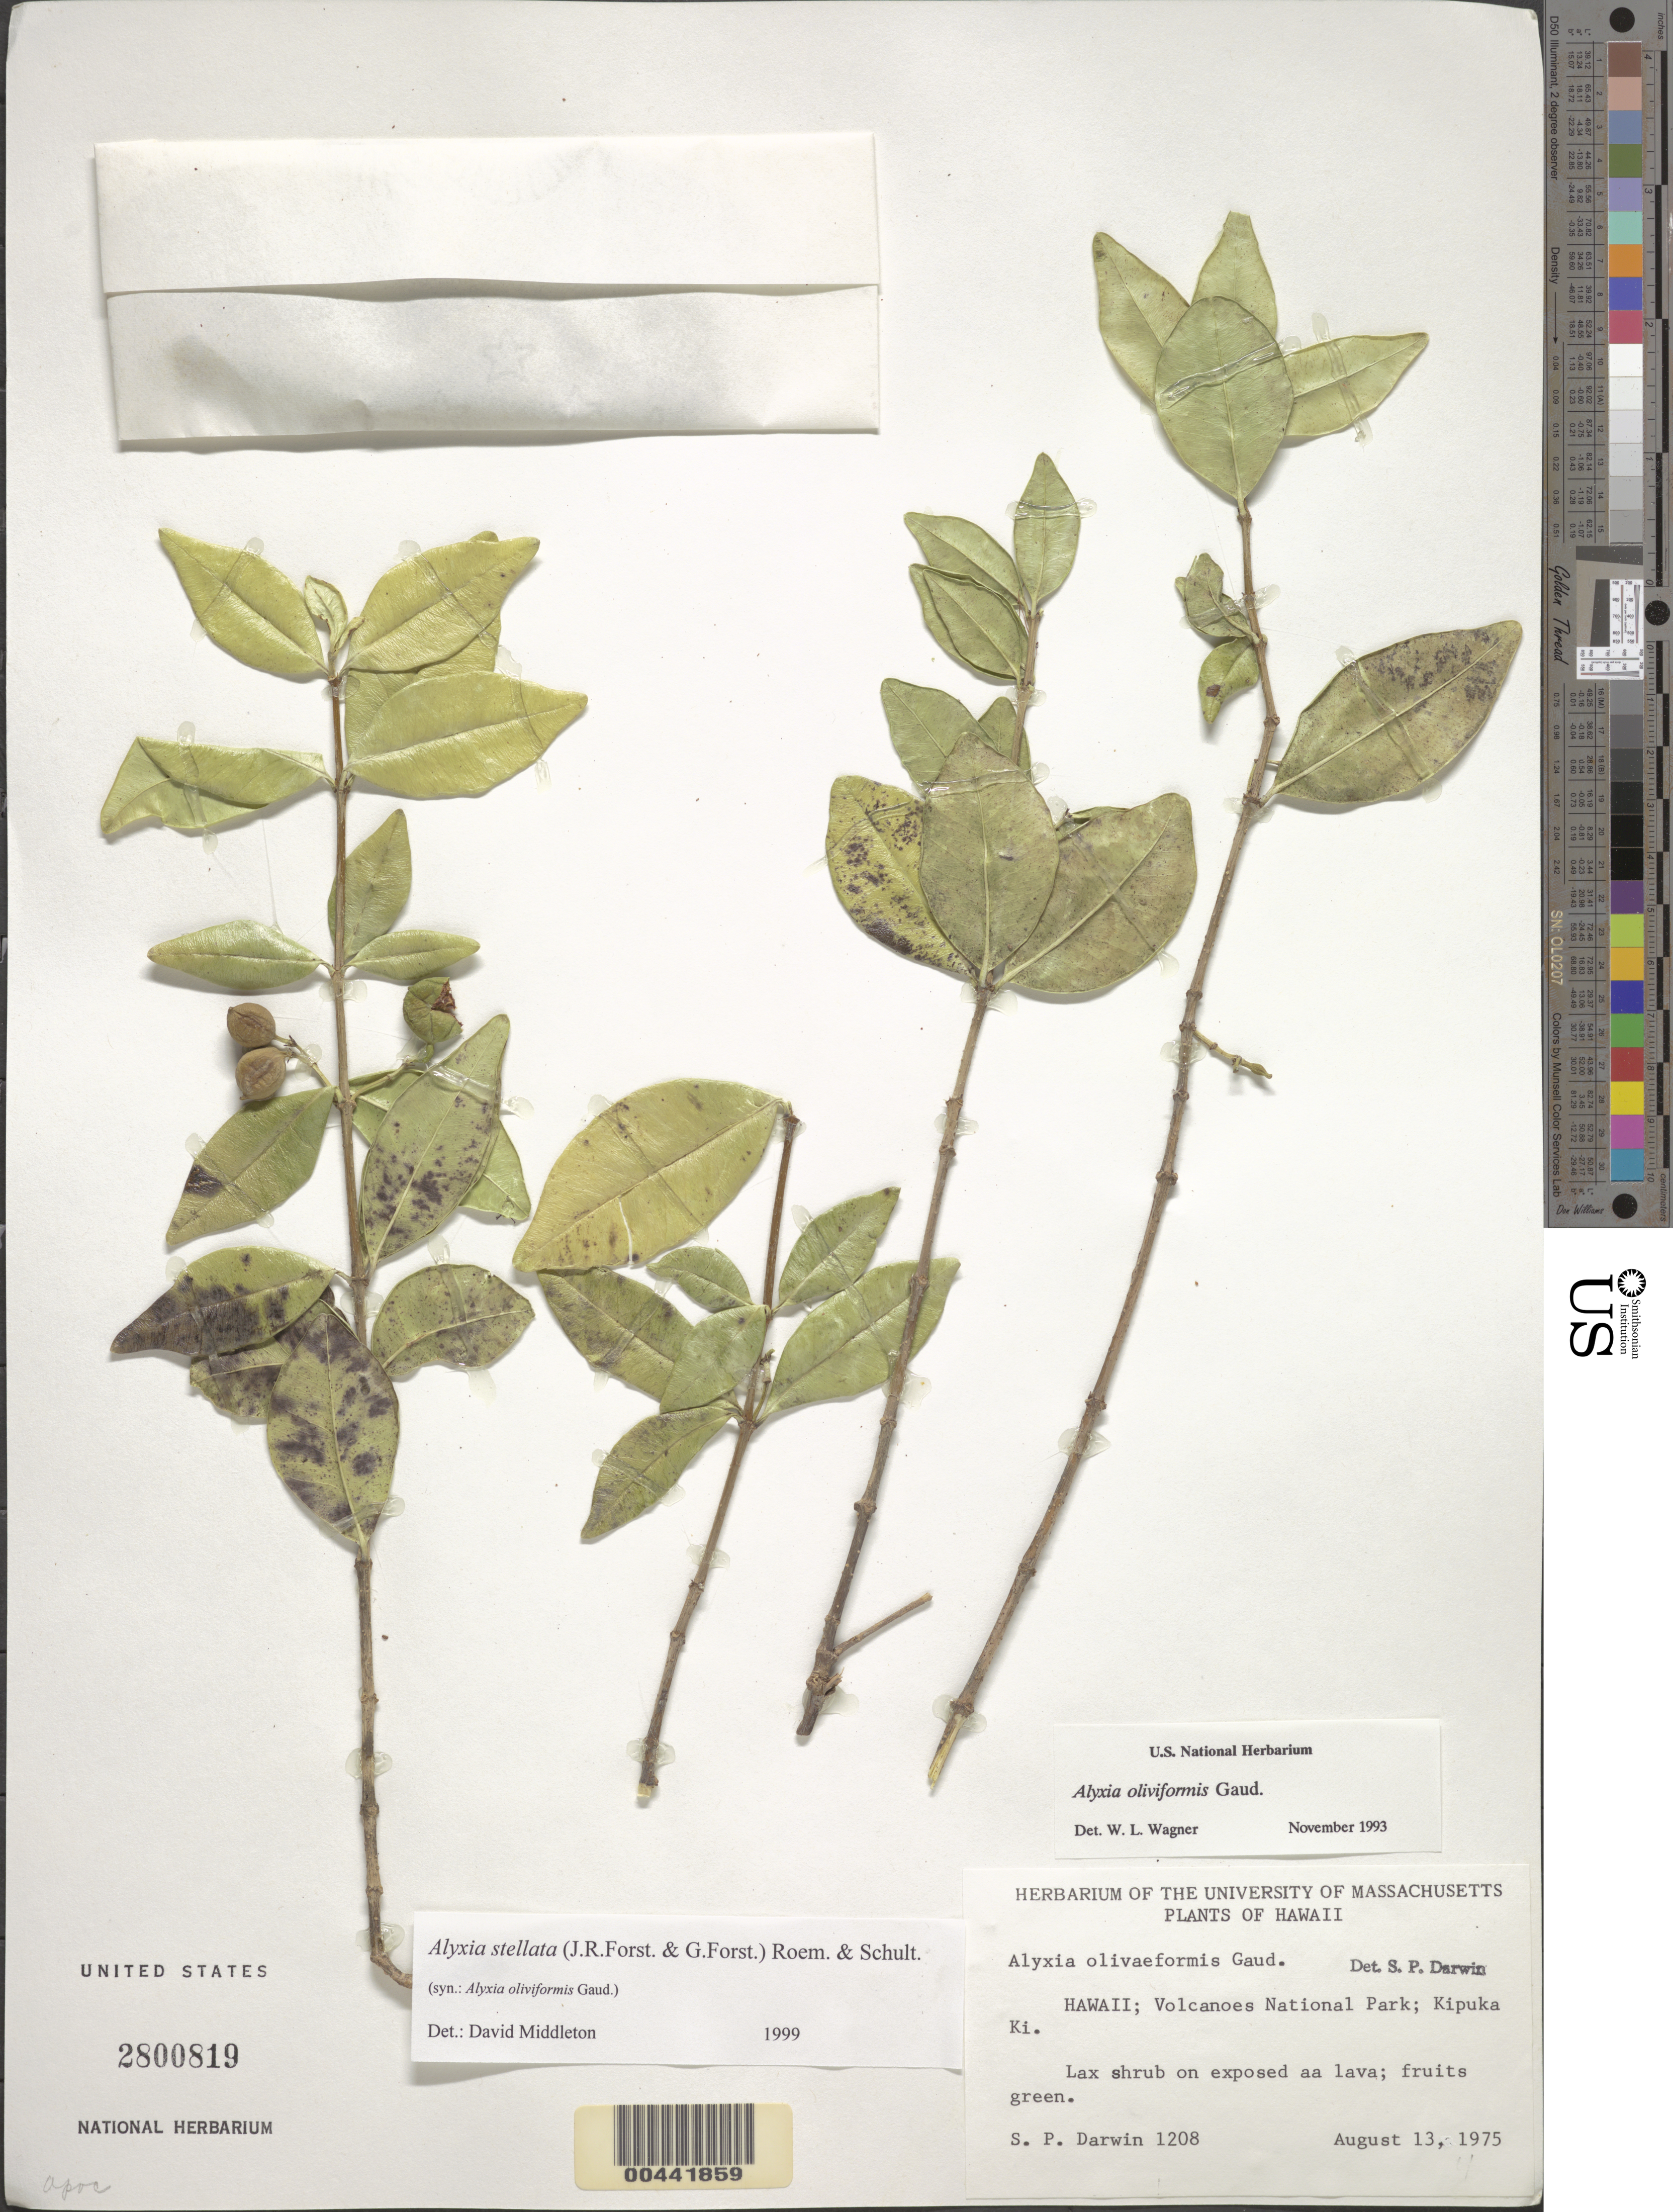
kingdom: Plantae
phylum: Tracheophyta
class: Magnoliopsida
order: Gentianales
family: Apocynaceae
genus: Alyxia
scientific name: Alyxia stellata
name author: (J.R. Forst. & G. Forst.) Roem. & Schult.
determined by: Middleton, D. J.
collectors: S. P. Darwin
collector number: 1208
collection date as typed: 13 Aug 1975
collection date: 1975-08-13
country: United States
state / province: Hawaii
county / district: Hawaii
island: Hawaii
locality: Volcanoes National Park; Kipuka Ki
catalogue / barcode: US 2800819